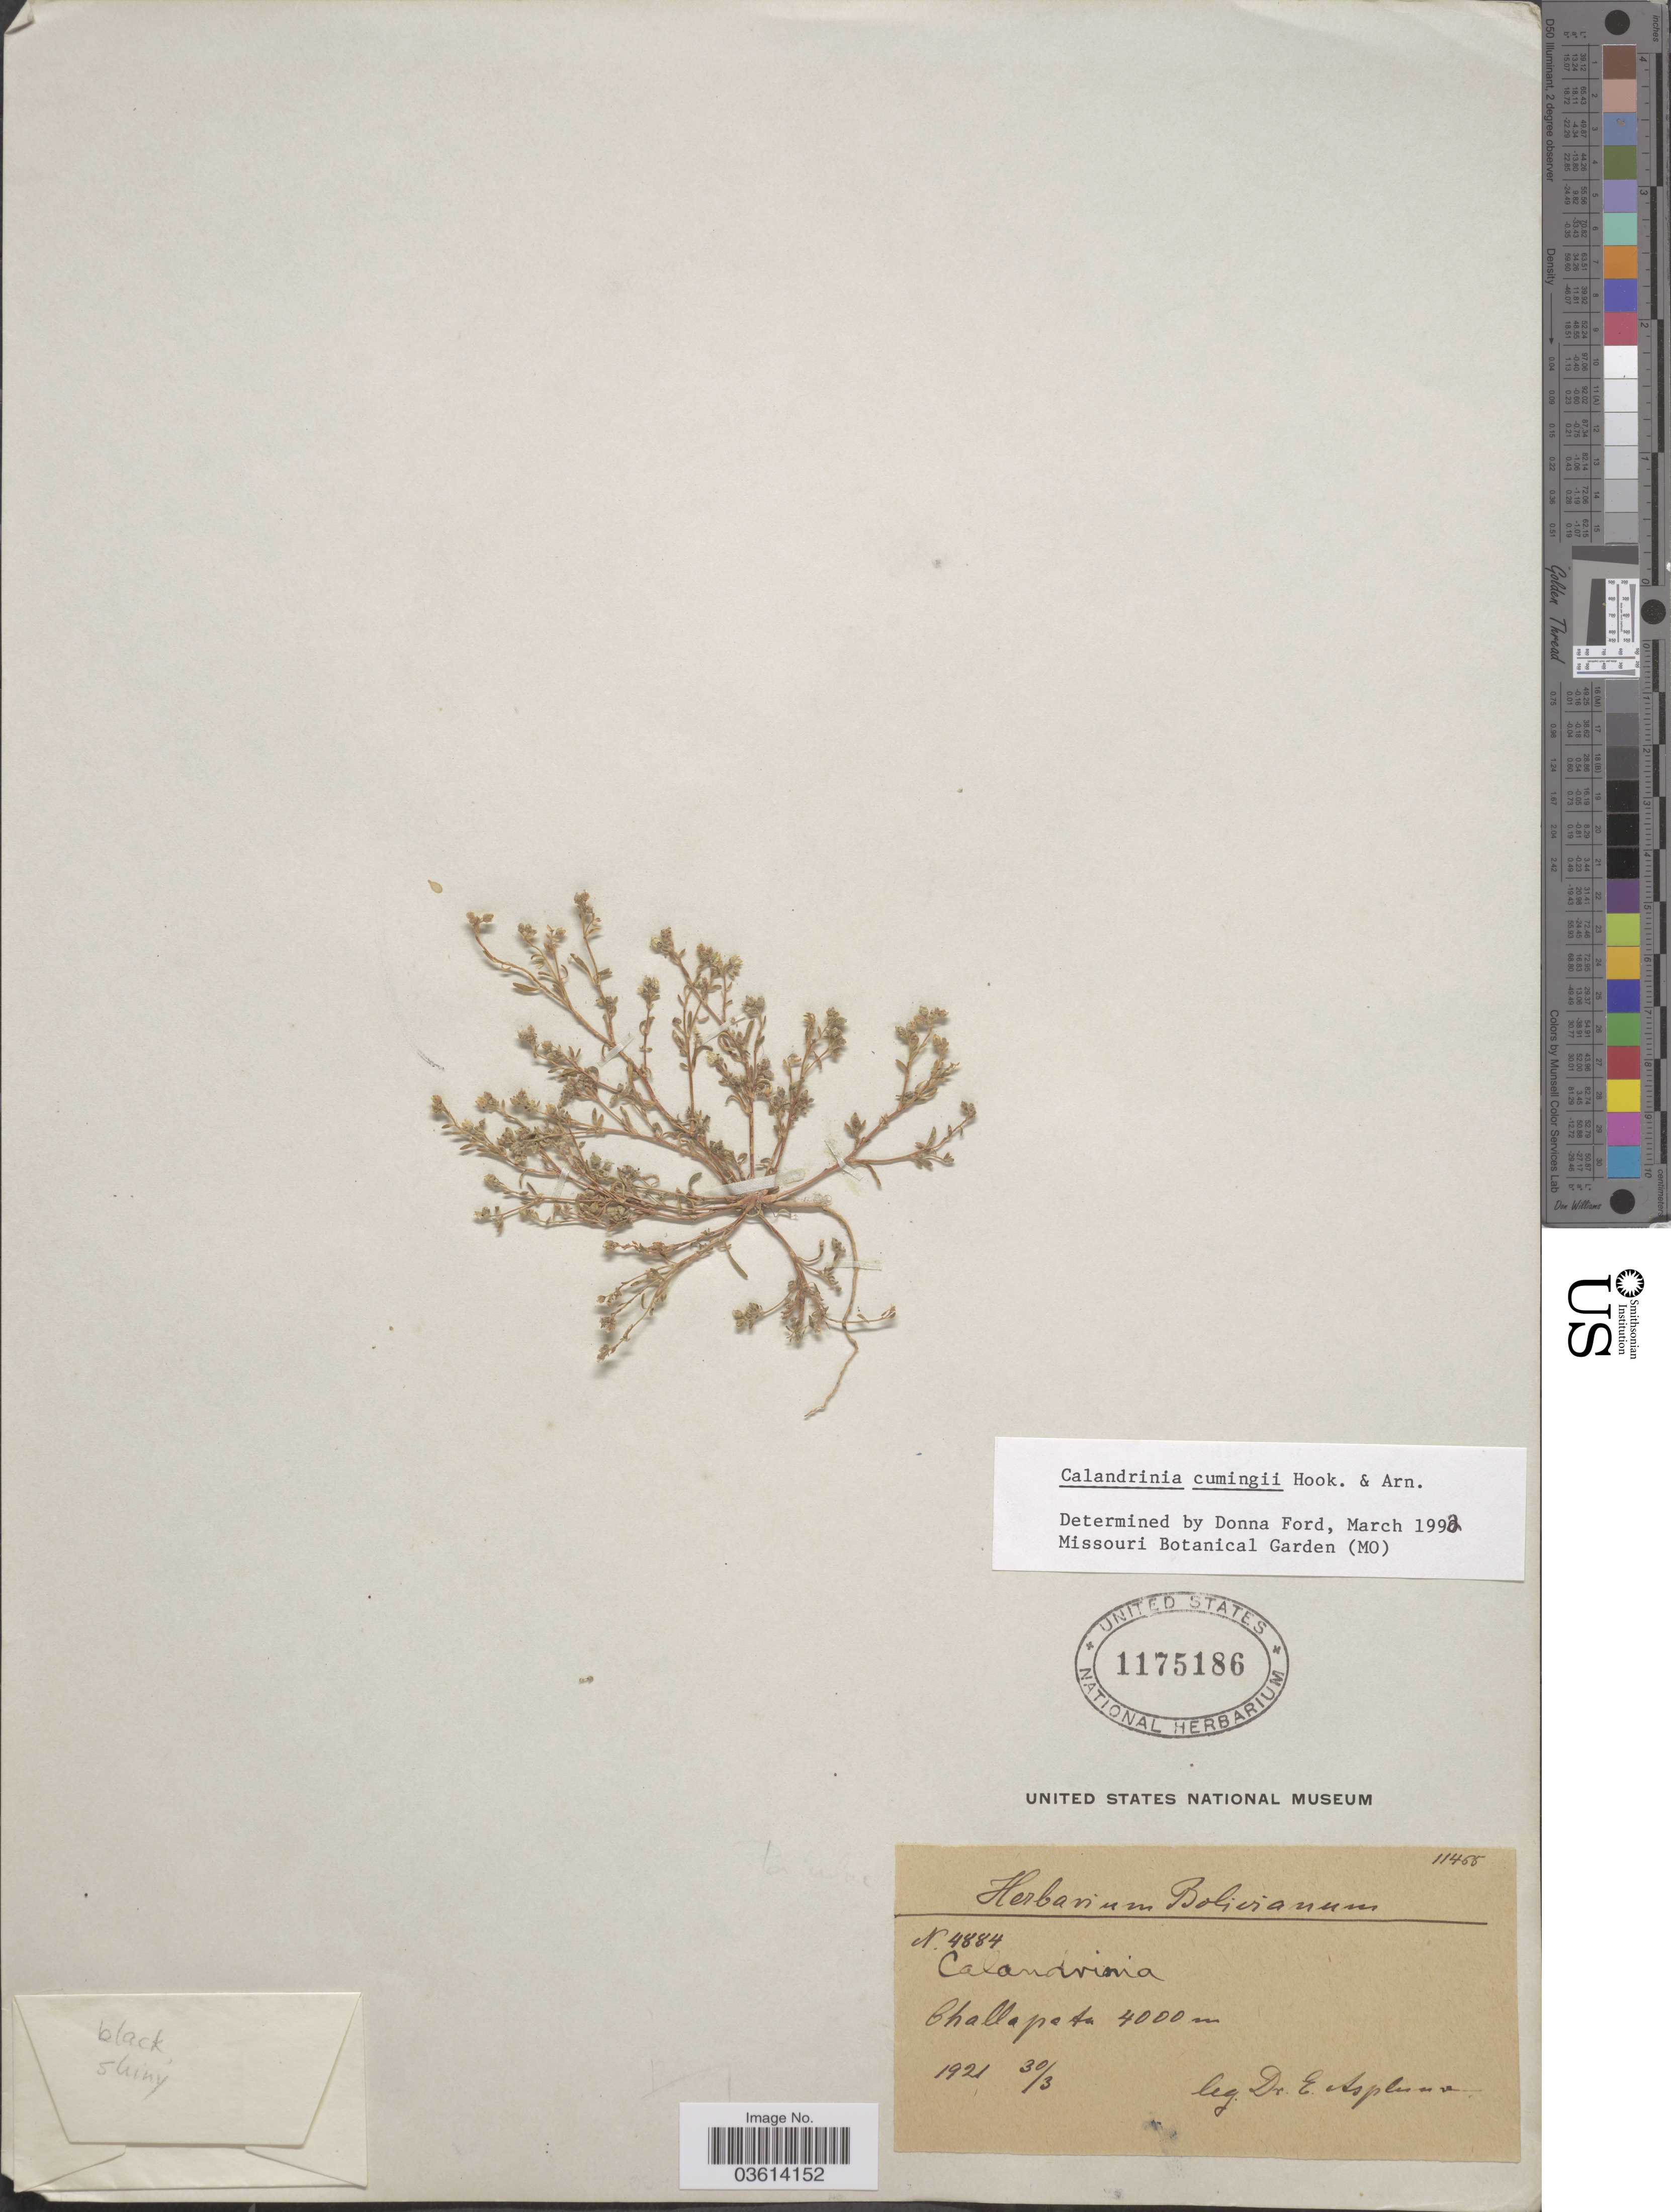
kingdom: Plantae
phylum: Tracheophyta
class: Magnoliopsida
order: Caryophyllales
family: Montiaceae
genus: Montiopsis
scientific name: Montiopsis cumingii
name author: (Hook. & Arn.) D.I. Ford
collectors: E. Asplund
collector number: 4884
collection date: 1921-03-30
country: Bolivia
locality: Challapata.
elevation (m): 4000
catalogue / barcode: US 1175186